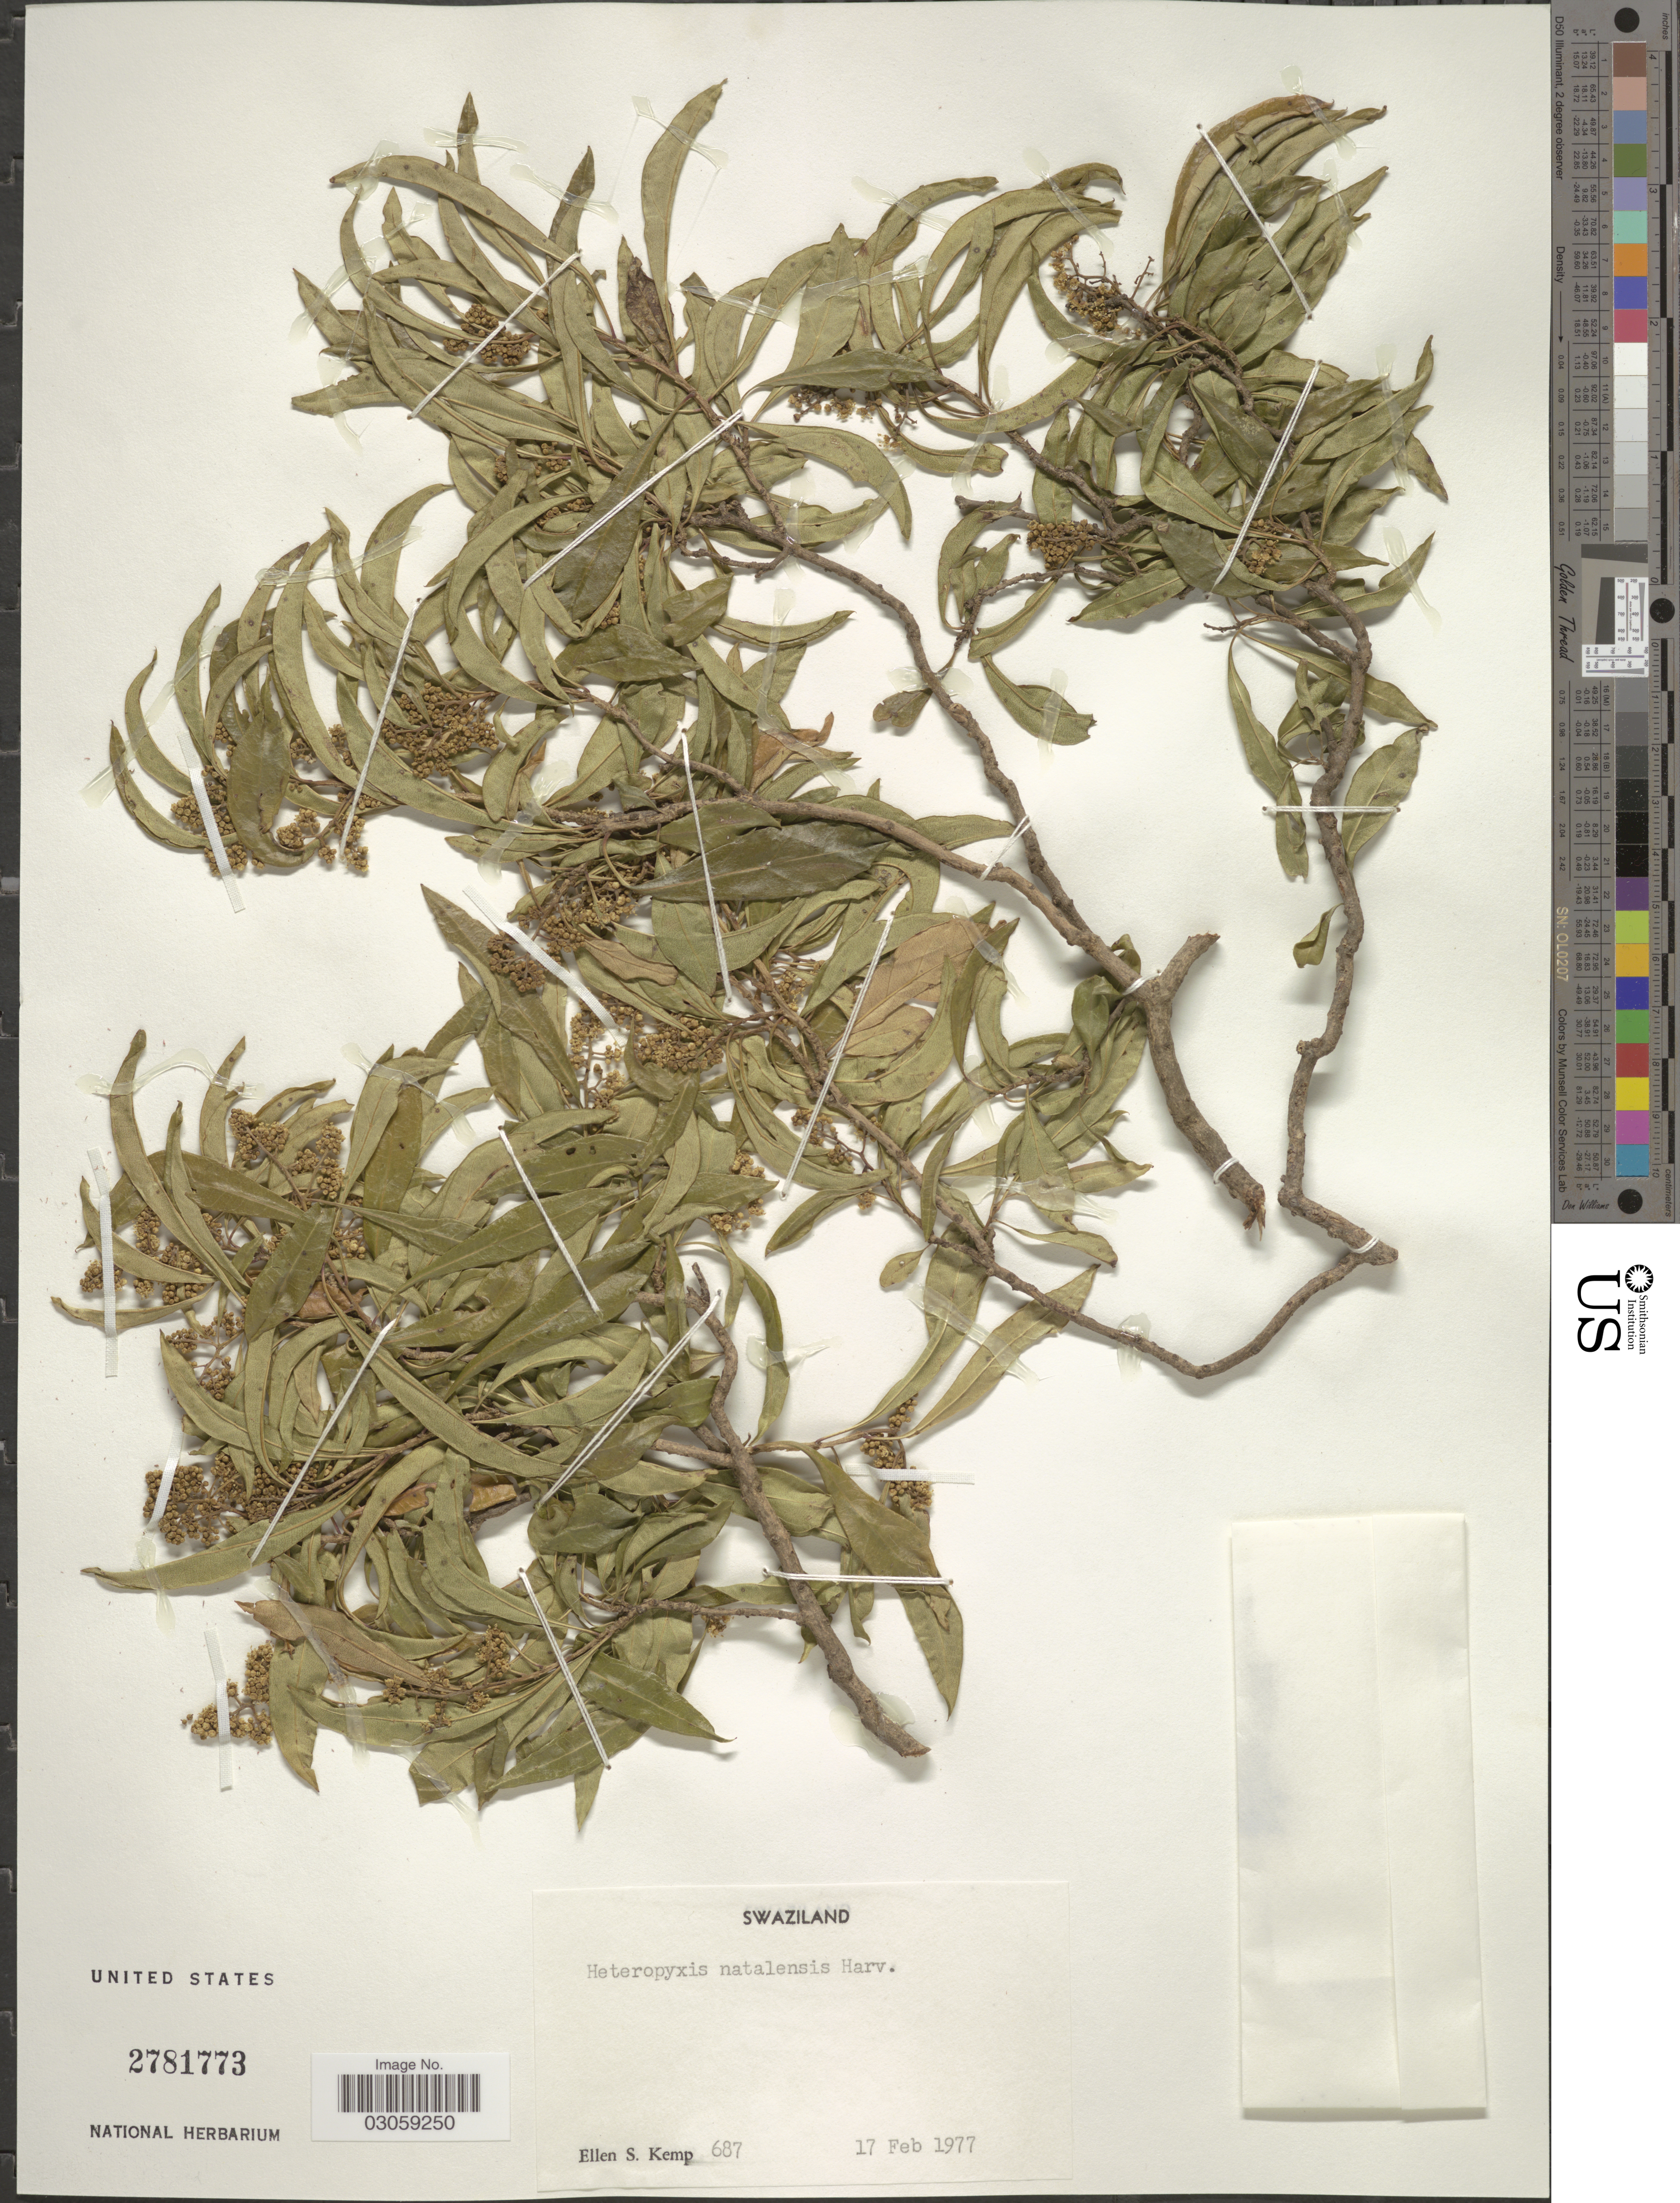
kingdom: Plantae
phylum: Tracheophyta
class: Magnoliopsida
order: Myrtales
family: Myrtaceae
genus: Heteropyxis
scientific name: Heteropyxis natalensis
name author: Harv.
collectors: E. S. Kemp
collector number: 687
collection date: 1977-02-17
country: Eswatini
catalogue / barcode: US 2781773